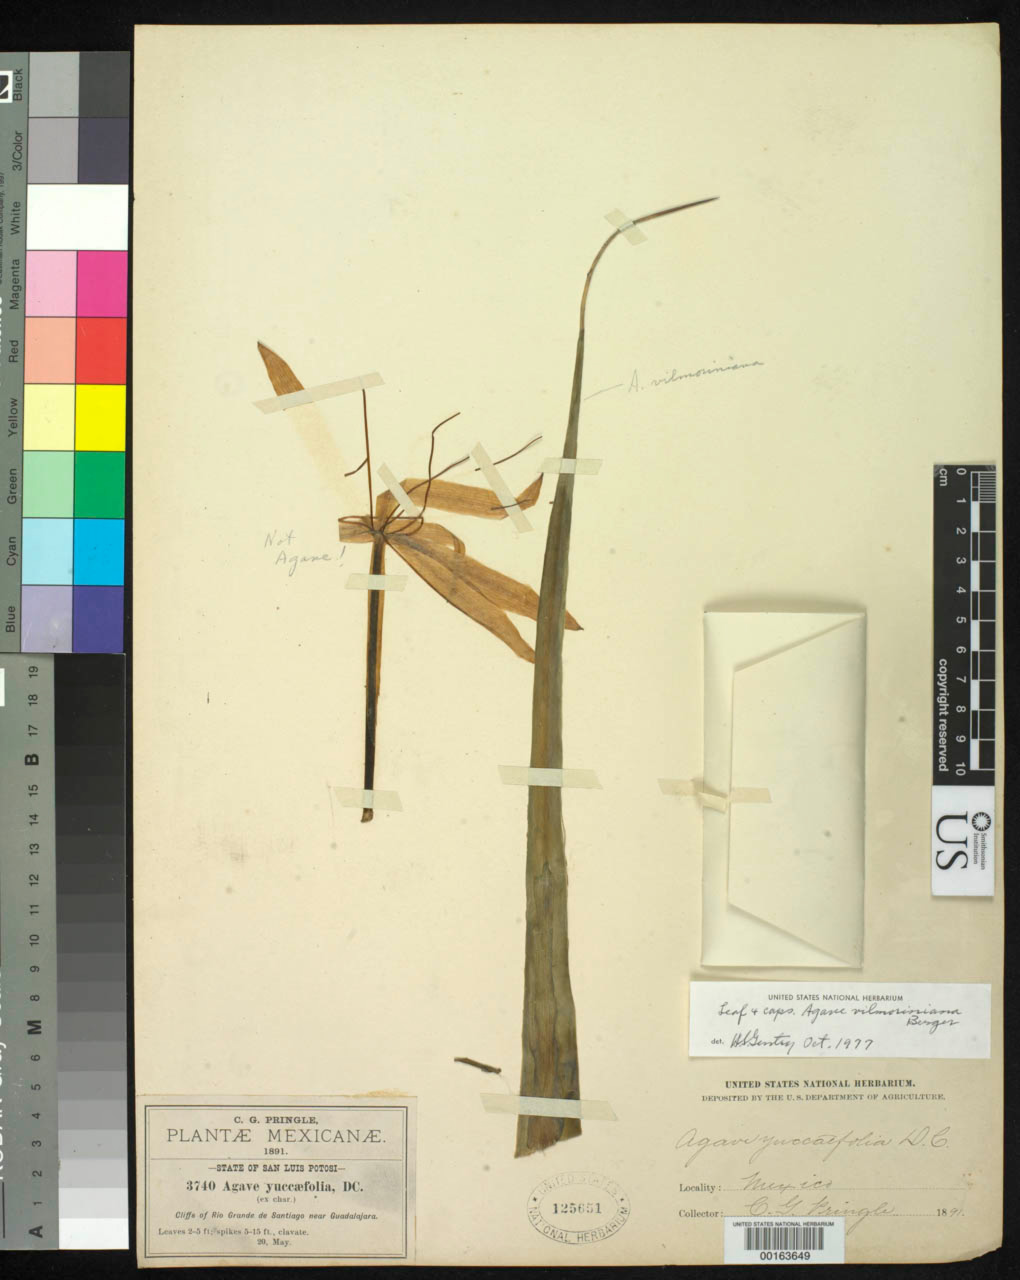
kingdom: Plantae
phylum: Tracheophyta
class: Liliopsida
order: Asparagales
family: Asparagaceae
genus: Agave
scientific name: Agave vilmoriniana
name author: A. Berger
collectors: C. G. Pringle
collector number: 3740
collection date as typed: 20 May 1891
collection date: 1891-05-20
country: Mexico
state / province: San Luis Potosí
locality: Cliffs of Rio Grande de santiago near Guadalajara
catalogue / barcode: US 125651